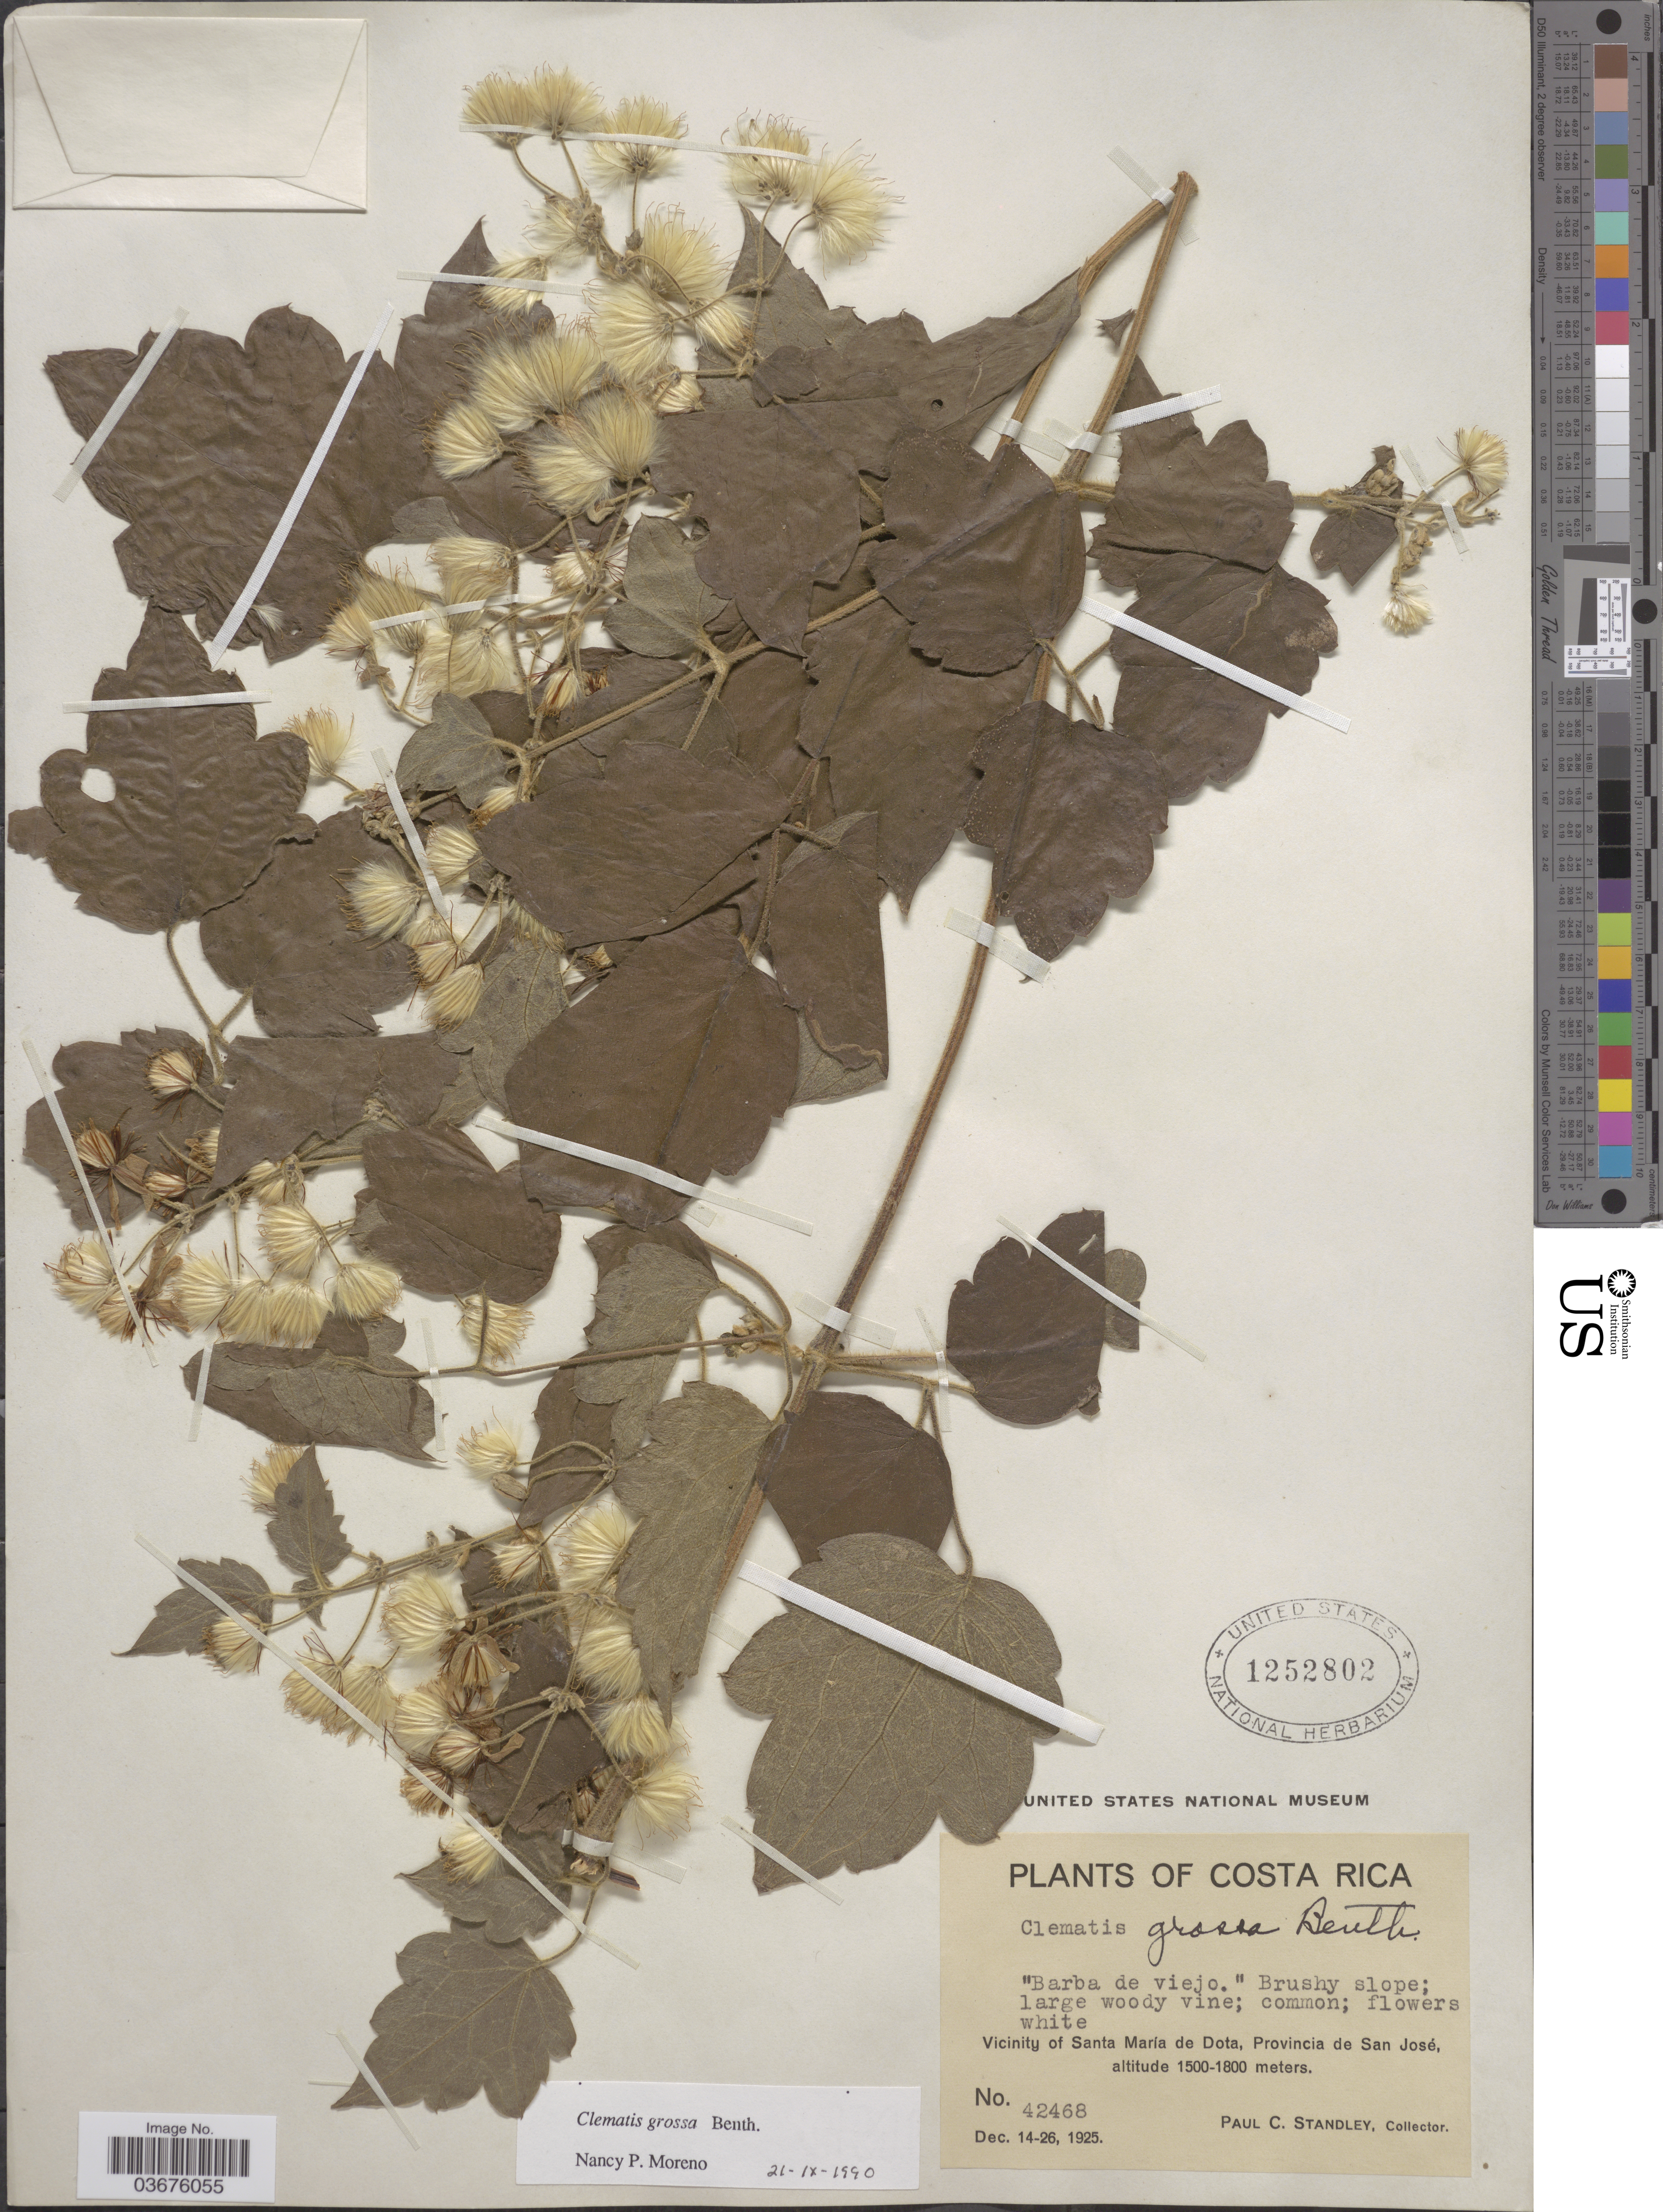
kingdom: Plantae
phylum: Tracheophyta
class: Magnoliopsida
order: Ranunculales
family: Ranunculaceae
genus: Clematis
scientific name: Clematis grossa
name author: Benth.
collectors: P. C. Standley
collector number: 42468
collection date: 1925-12-14/1925-12-26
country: Costa Rica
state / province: San José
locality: Vicinity of Santa Maria de Dota.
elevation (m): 1500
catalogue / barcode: US 1252802